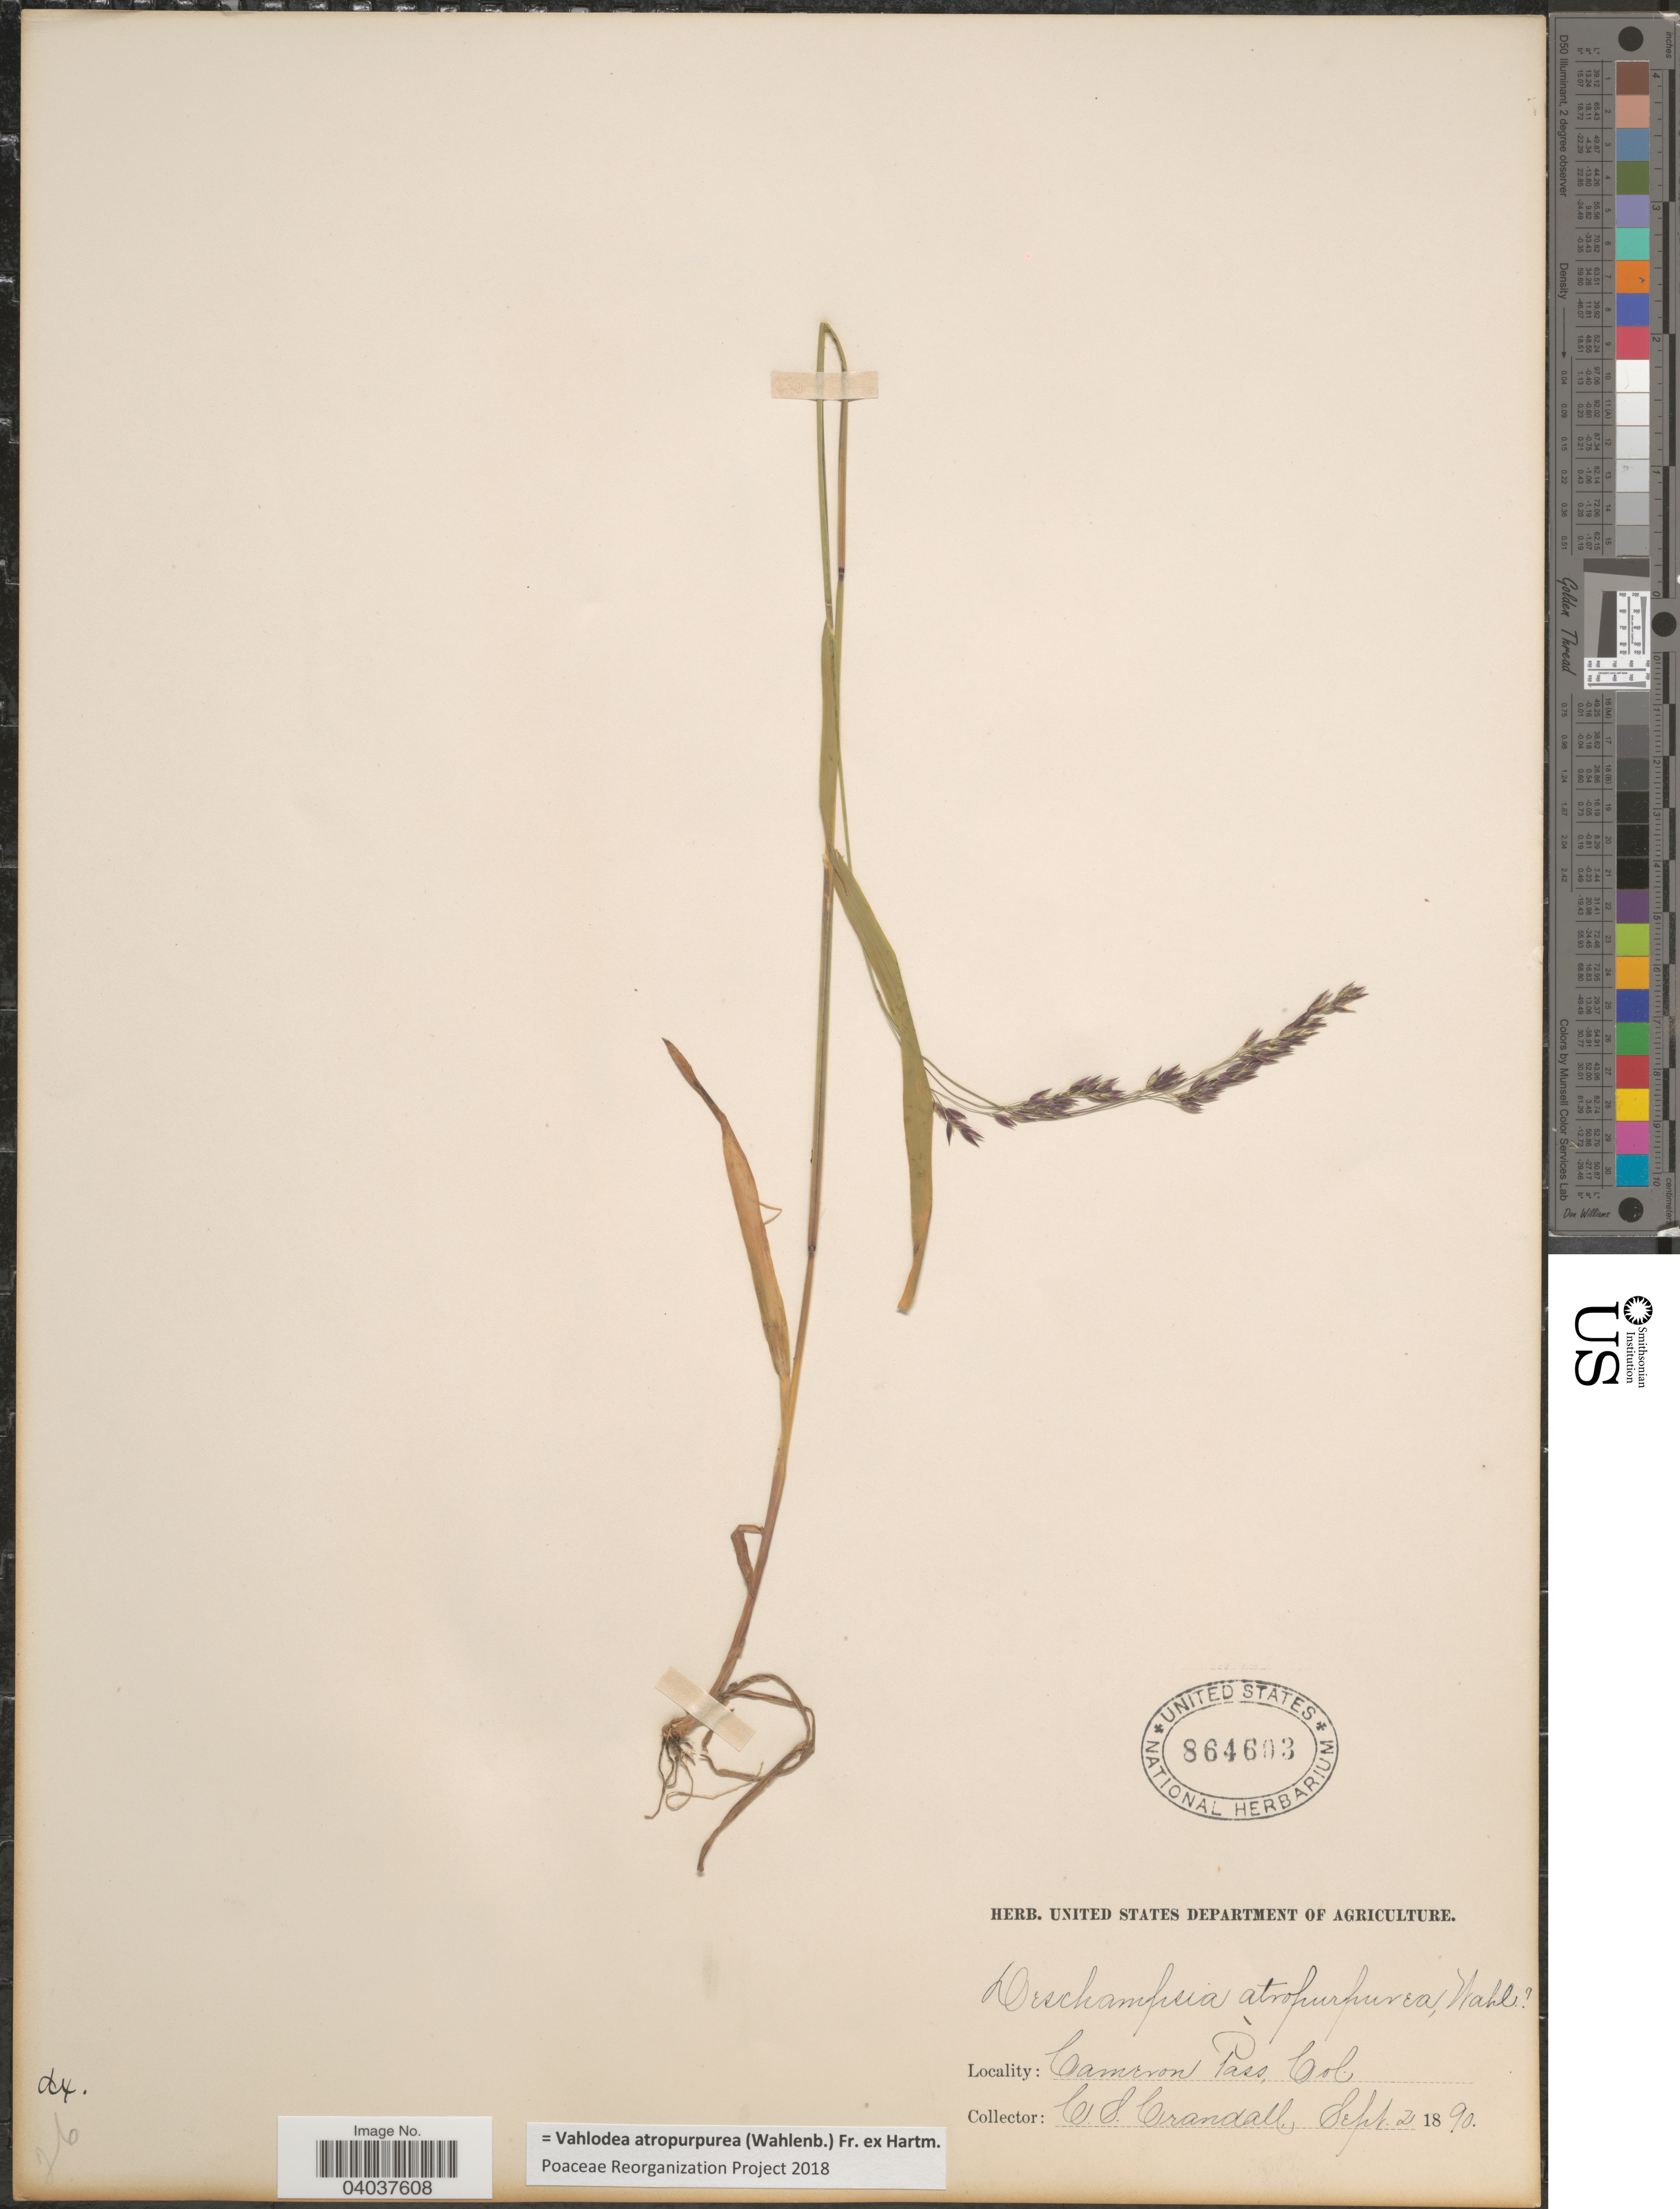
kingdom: Plantae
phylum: Tracheophyta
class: Liliopsida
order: Poales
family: Poaceae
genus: Vahlodea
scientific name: Vahlodea atropurpurea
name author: (Wahlenb.) Fr. ex Hartm.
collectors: C. Crandall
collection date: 1890-09-02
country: United States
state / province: Colorado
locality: Cameron Pass.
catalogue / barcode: US 864603